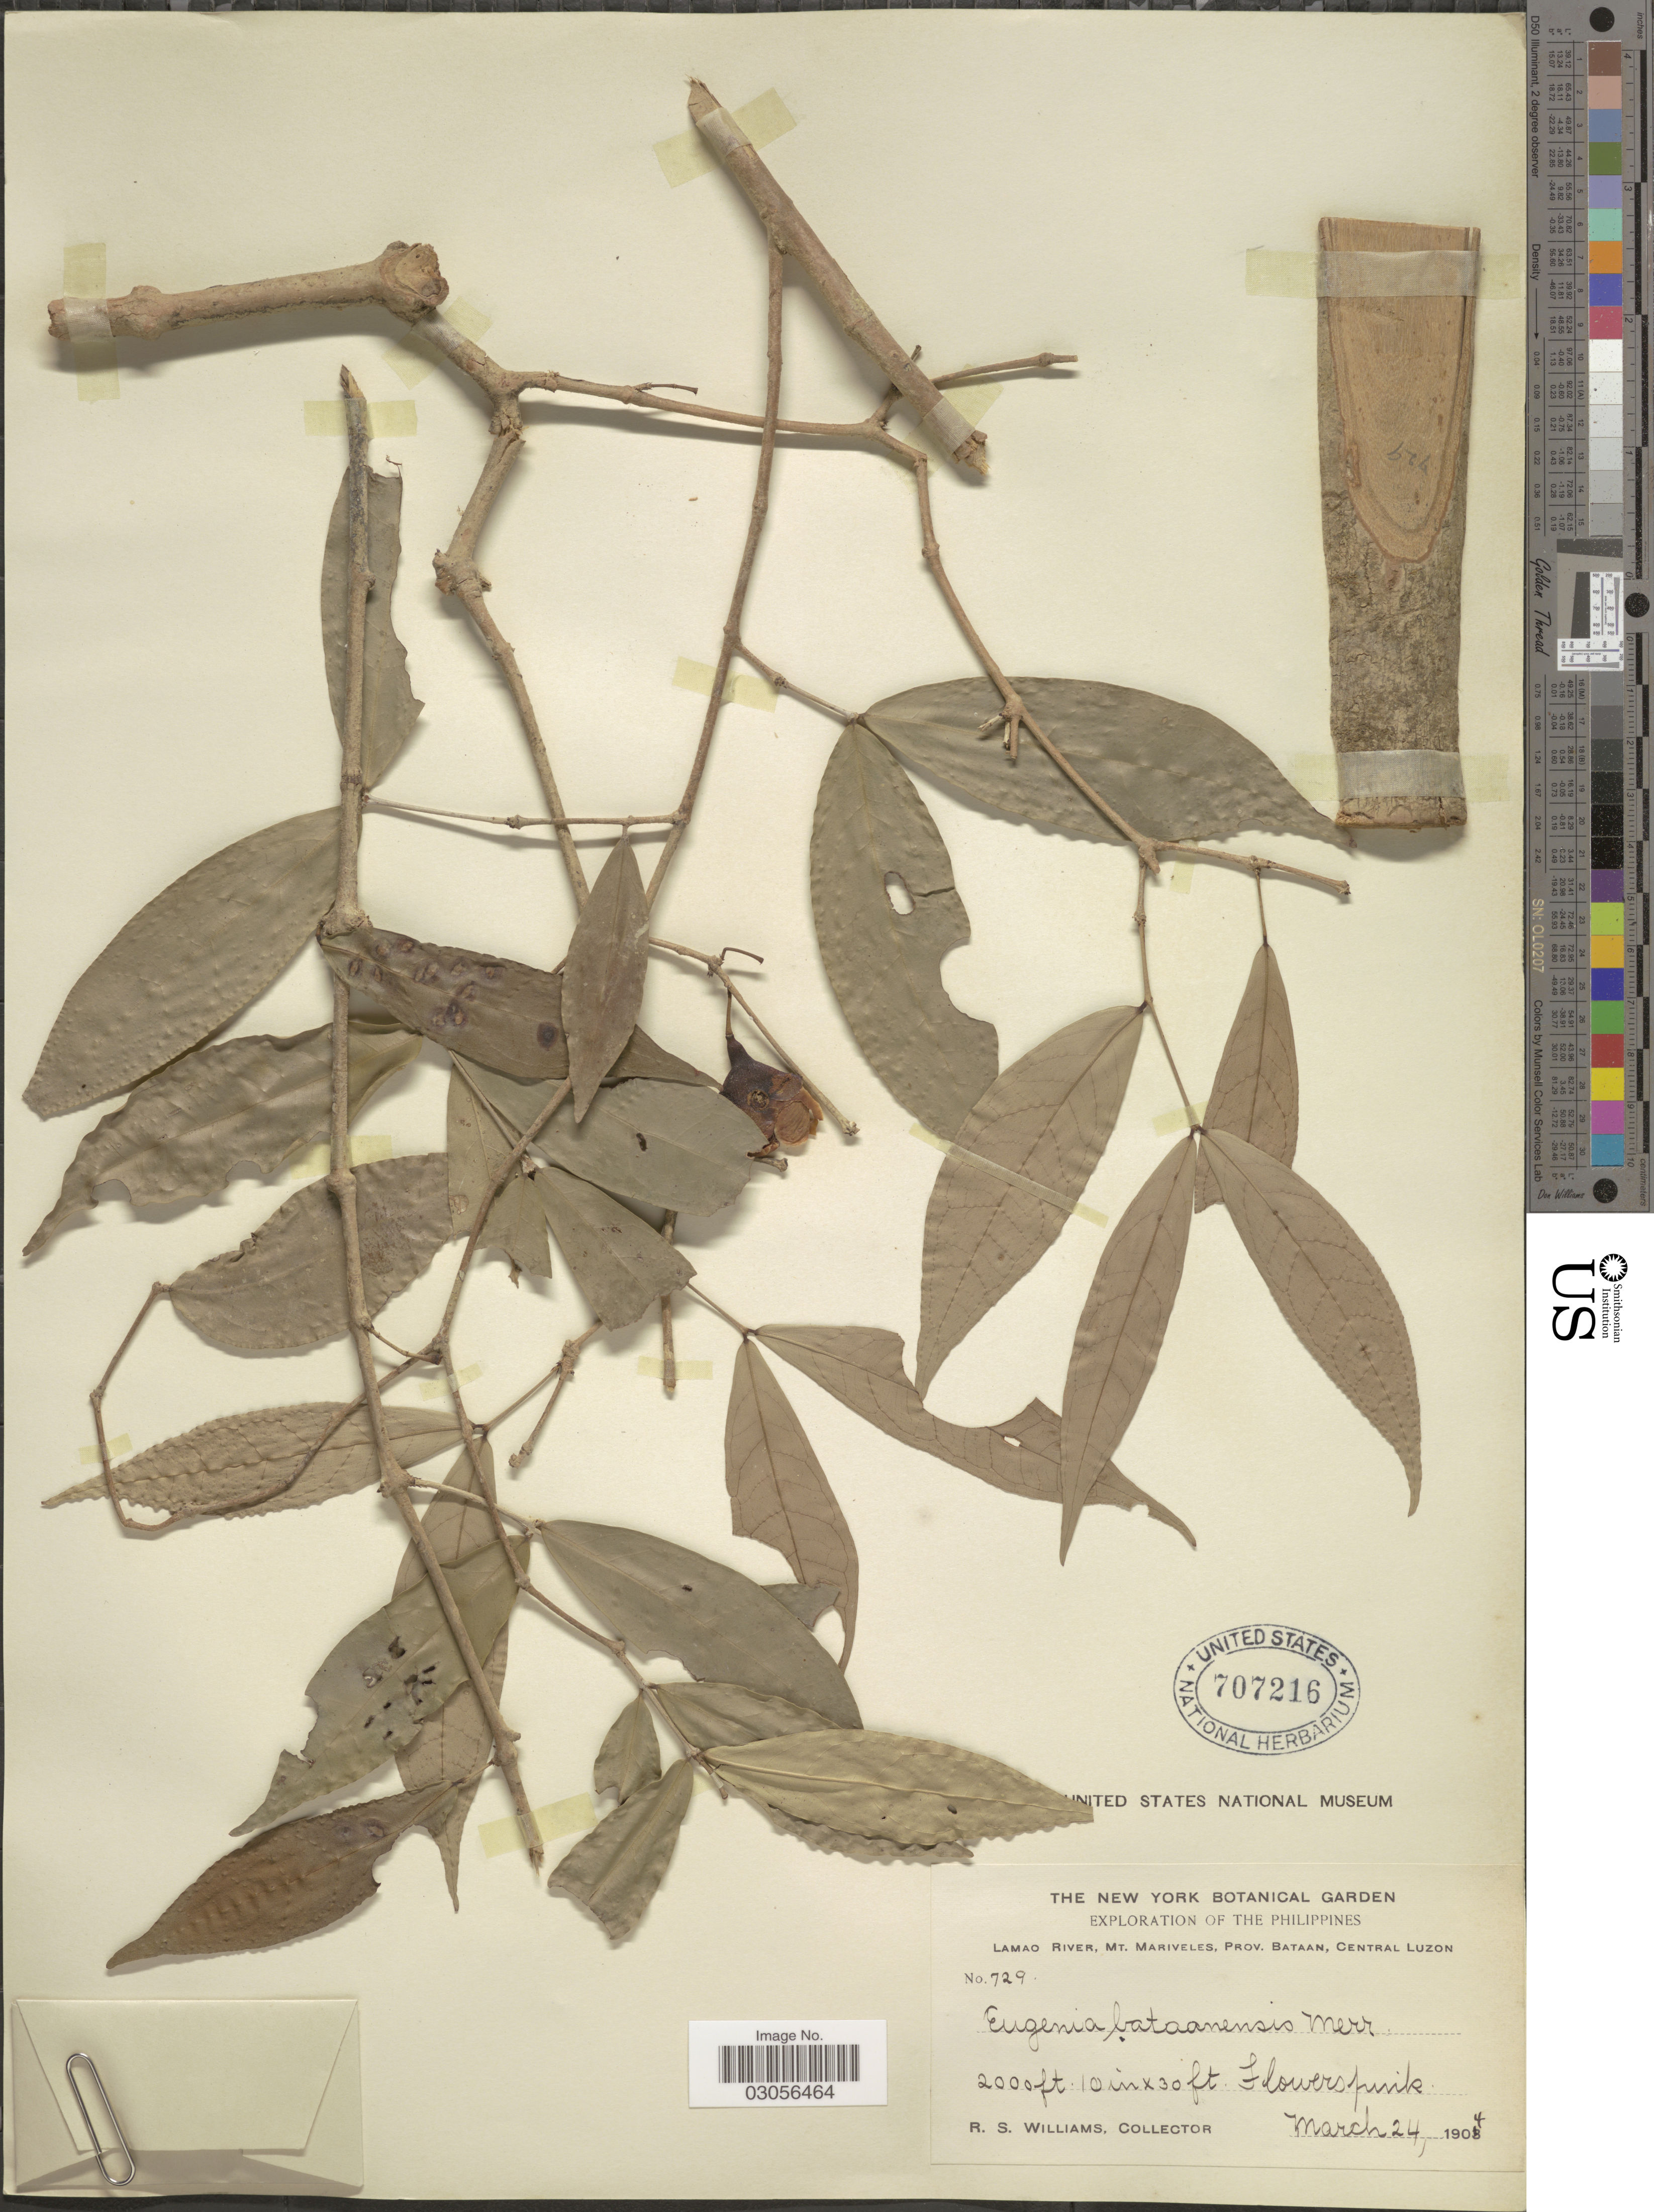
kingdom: Plantae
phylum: Tracheophyta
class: Magnoliopsida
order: Myrtales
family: Myrtaceae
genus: Syzygium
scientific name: Syzygium bataanense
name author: (Merr.) Merr.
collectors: R. S. Williams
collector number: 729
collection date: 1904-03-24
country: Philippines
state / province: Central Luzon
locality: Lamao River, Mt. Mariveles, Prov. Bataan, Central Luzon.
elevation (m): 610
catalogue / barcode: US 707216